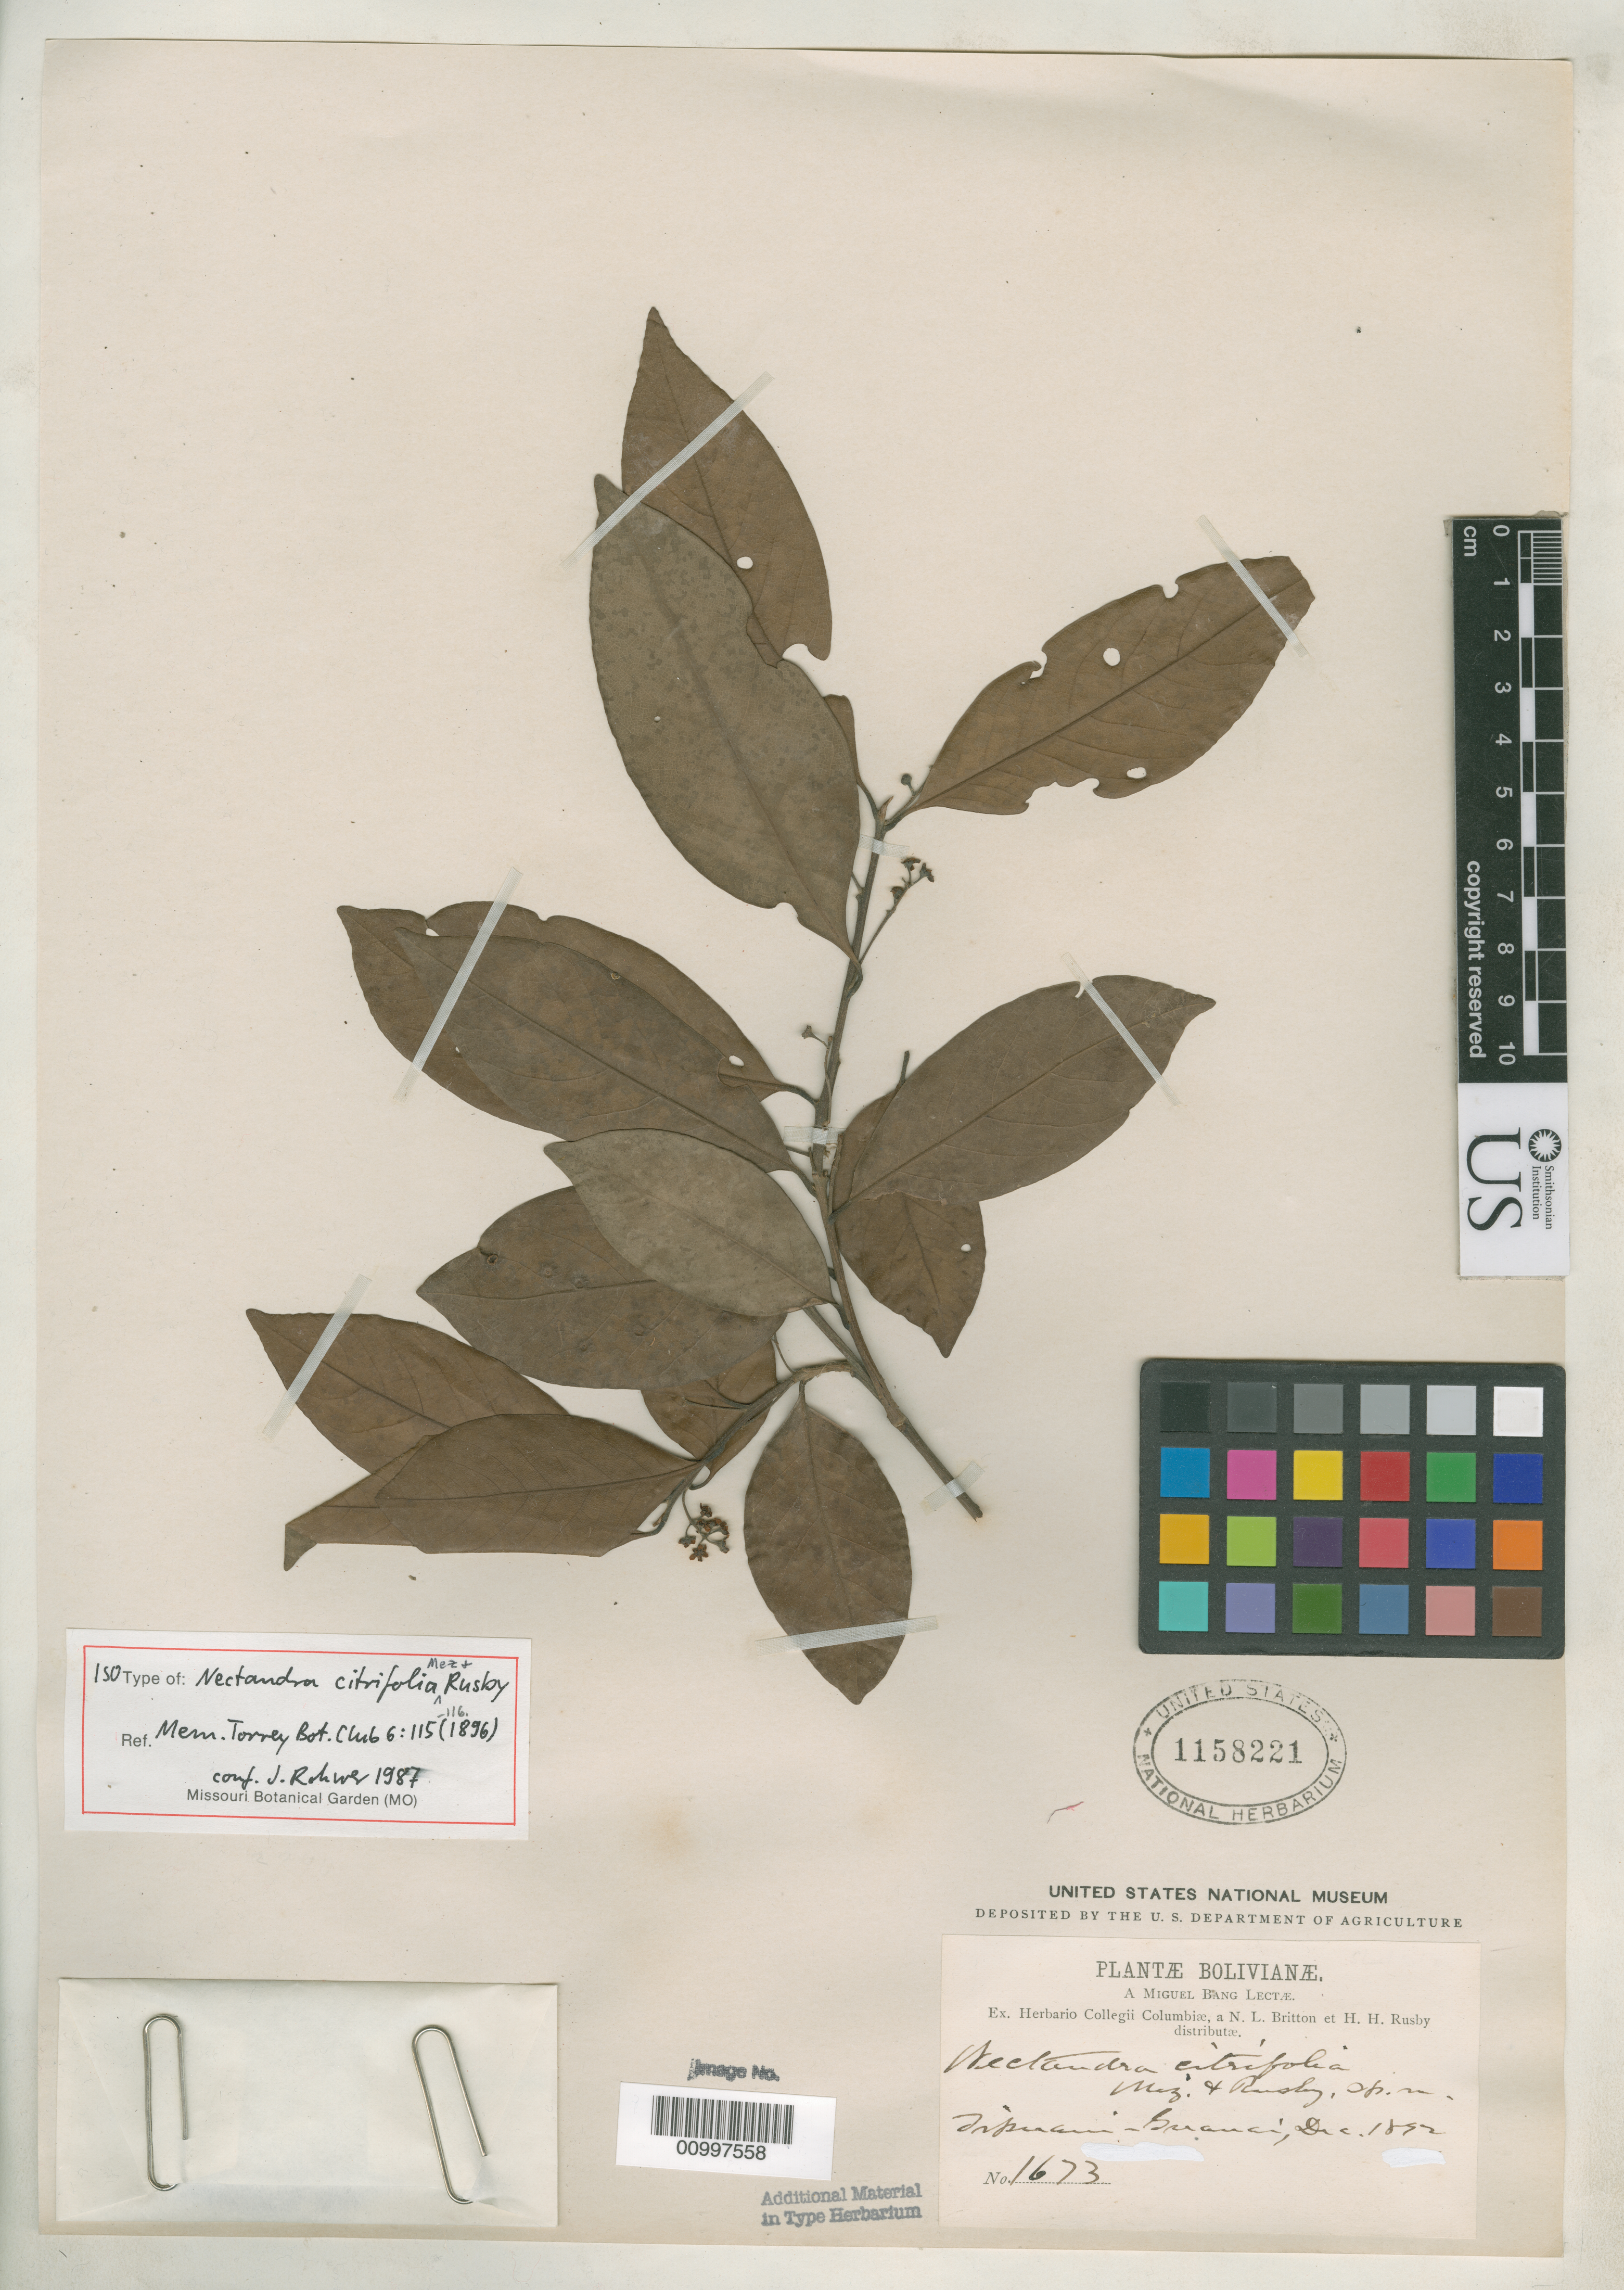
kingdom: Plantae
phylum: Tracheophyta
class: Magnoliopsida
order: Laurales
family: Lauraceae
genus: Nectandra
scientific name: Nectandra citrifolia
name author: Mez & Rusby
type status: Isotype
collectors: M. Bang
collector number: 1673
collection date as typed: Dec 1892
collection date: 1892-12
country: Bolivia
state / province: La Paz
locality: Tipuani-Guanai.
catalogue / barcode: US 1158221